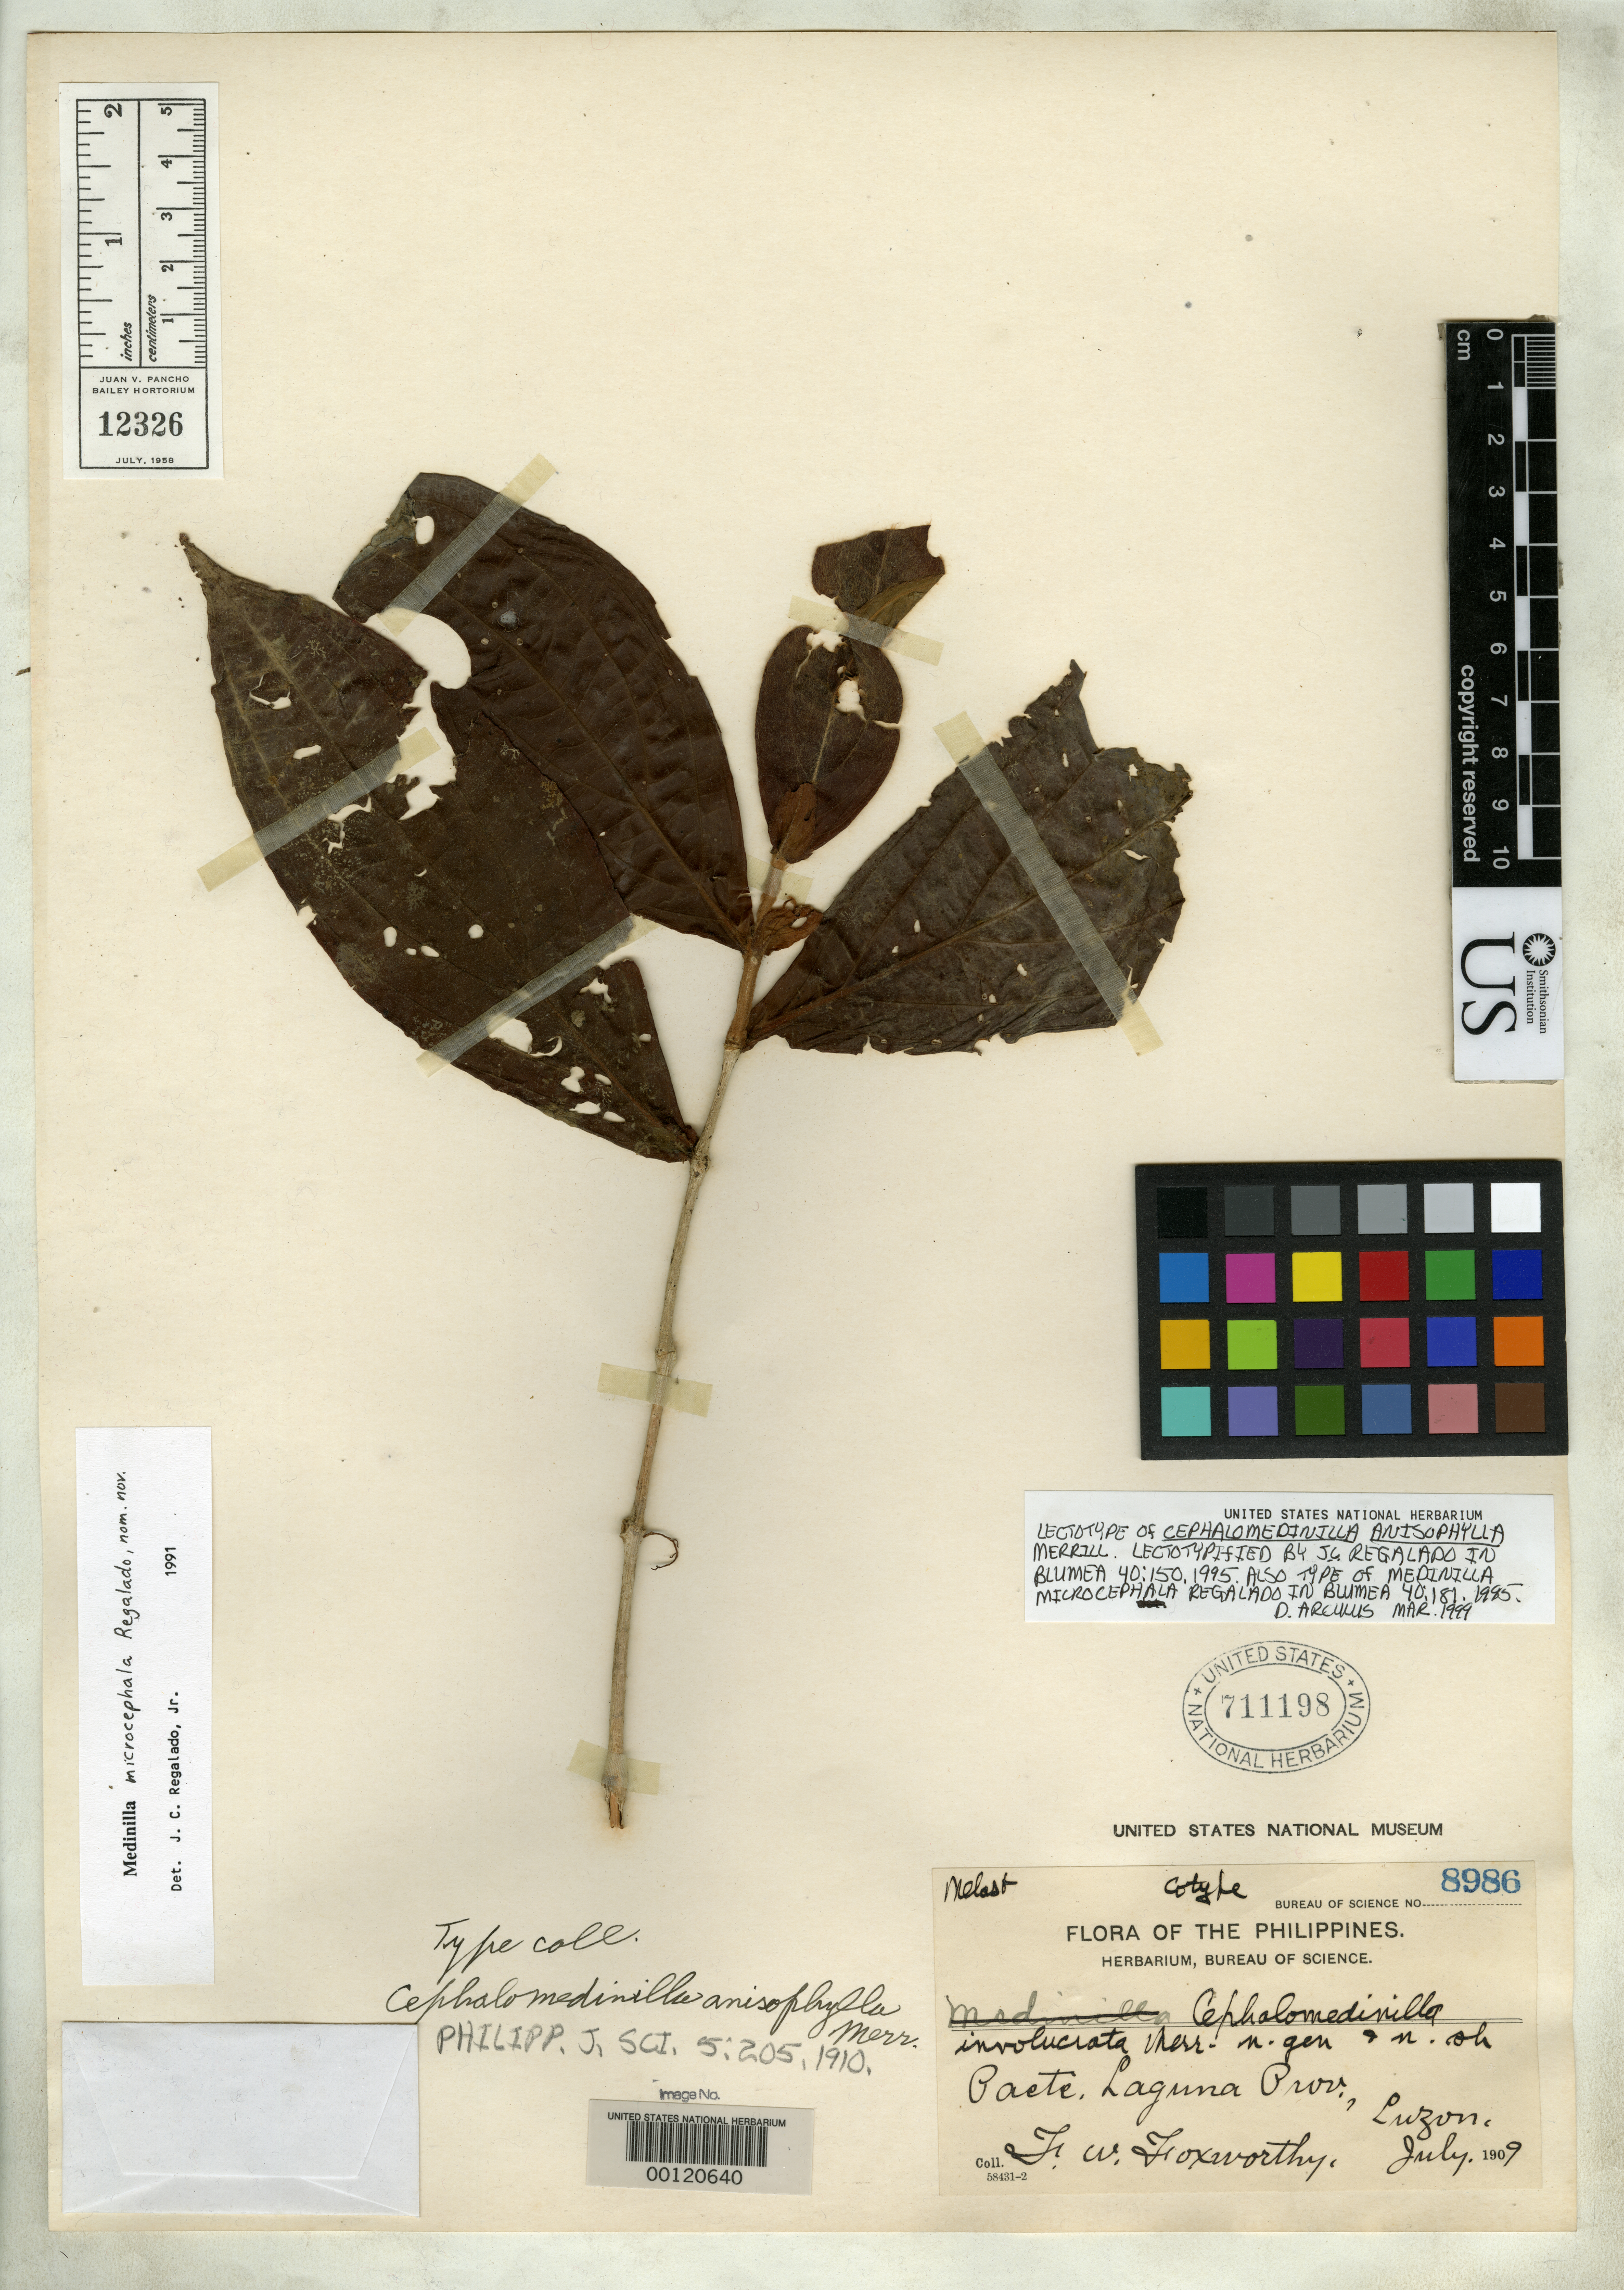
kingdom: Plantae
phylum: Tracheophyta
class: Magnoliopsida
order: Myrtales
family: Melastomataceae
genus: Cephalomedinilla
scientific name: Cephalomedinilla anisophylla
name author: Merr.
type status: Lectotype; Type Collection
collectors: F. W. Foxworthy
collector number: Bur. Sci. 8986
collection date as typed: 25 Jul 1909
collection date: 1909-07-25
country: Philippines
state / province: Calabarzon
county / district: Laguna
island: Luzon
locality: Dajican.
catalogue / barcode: US 711198